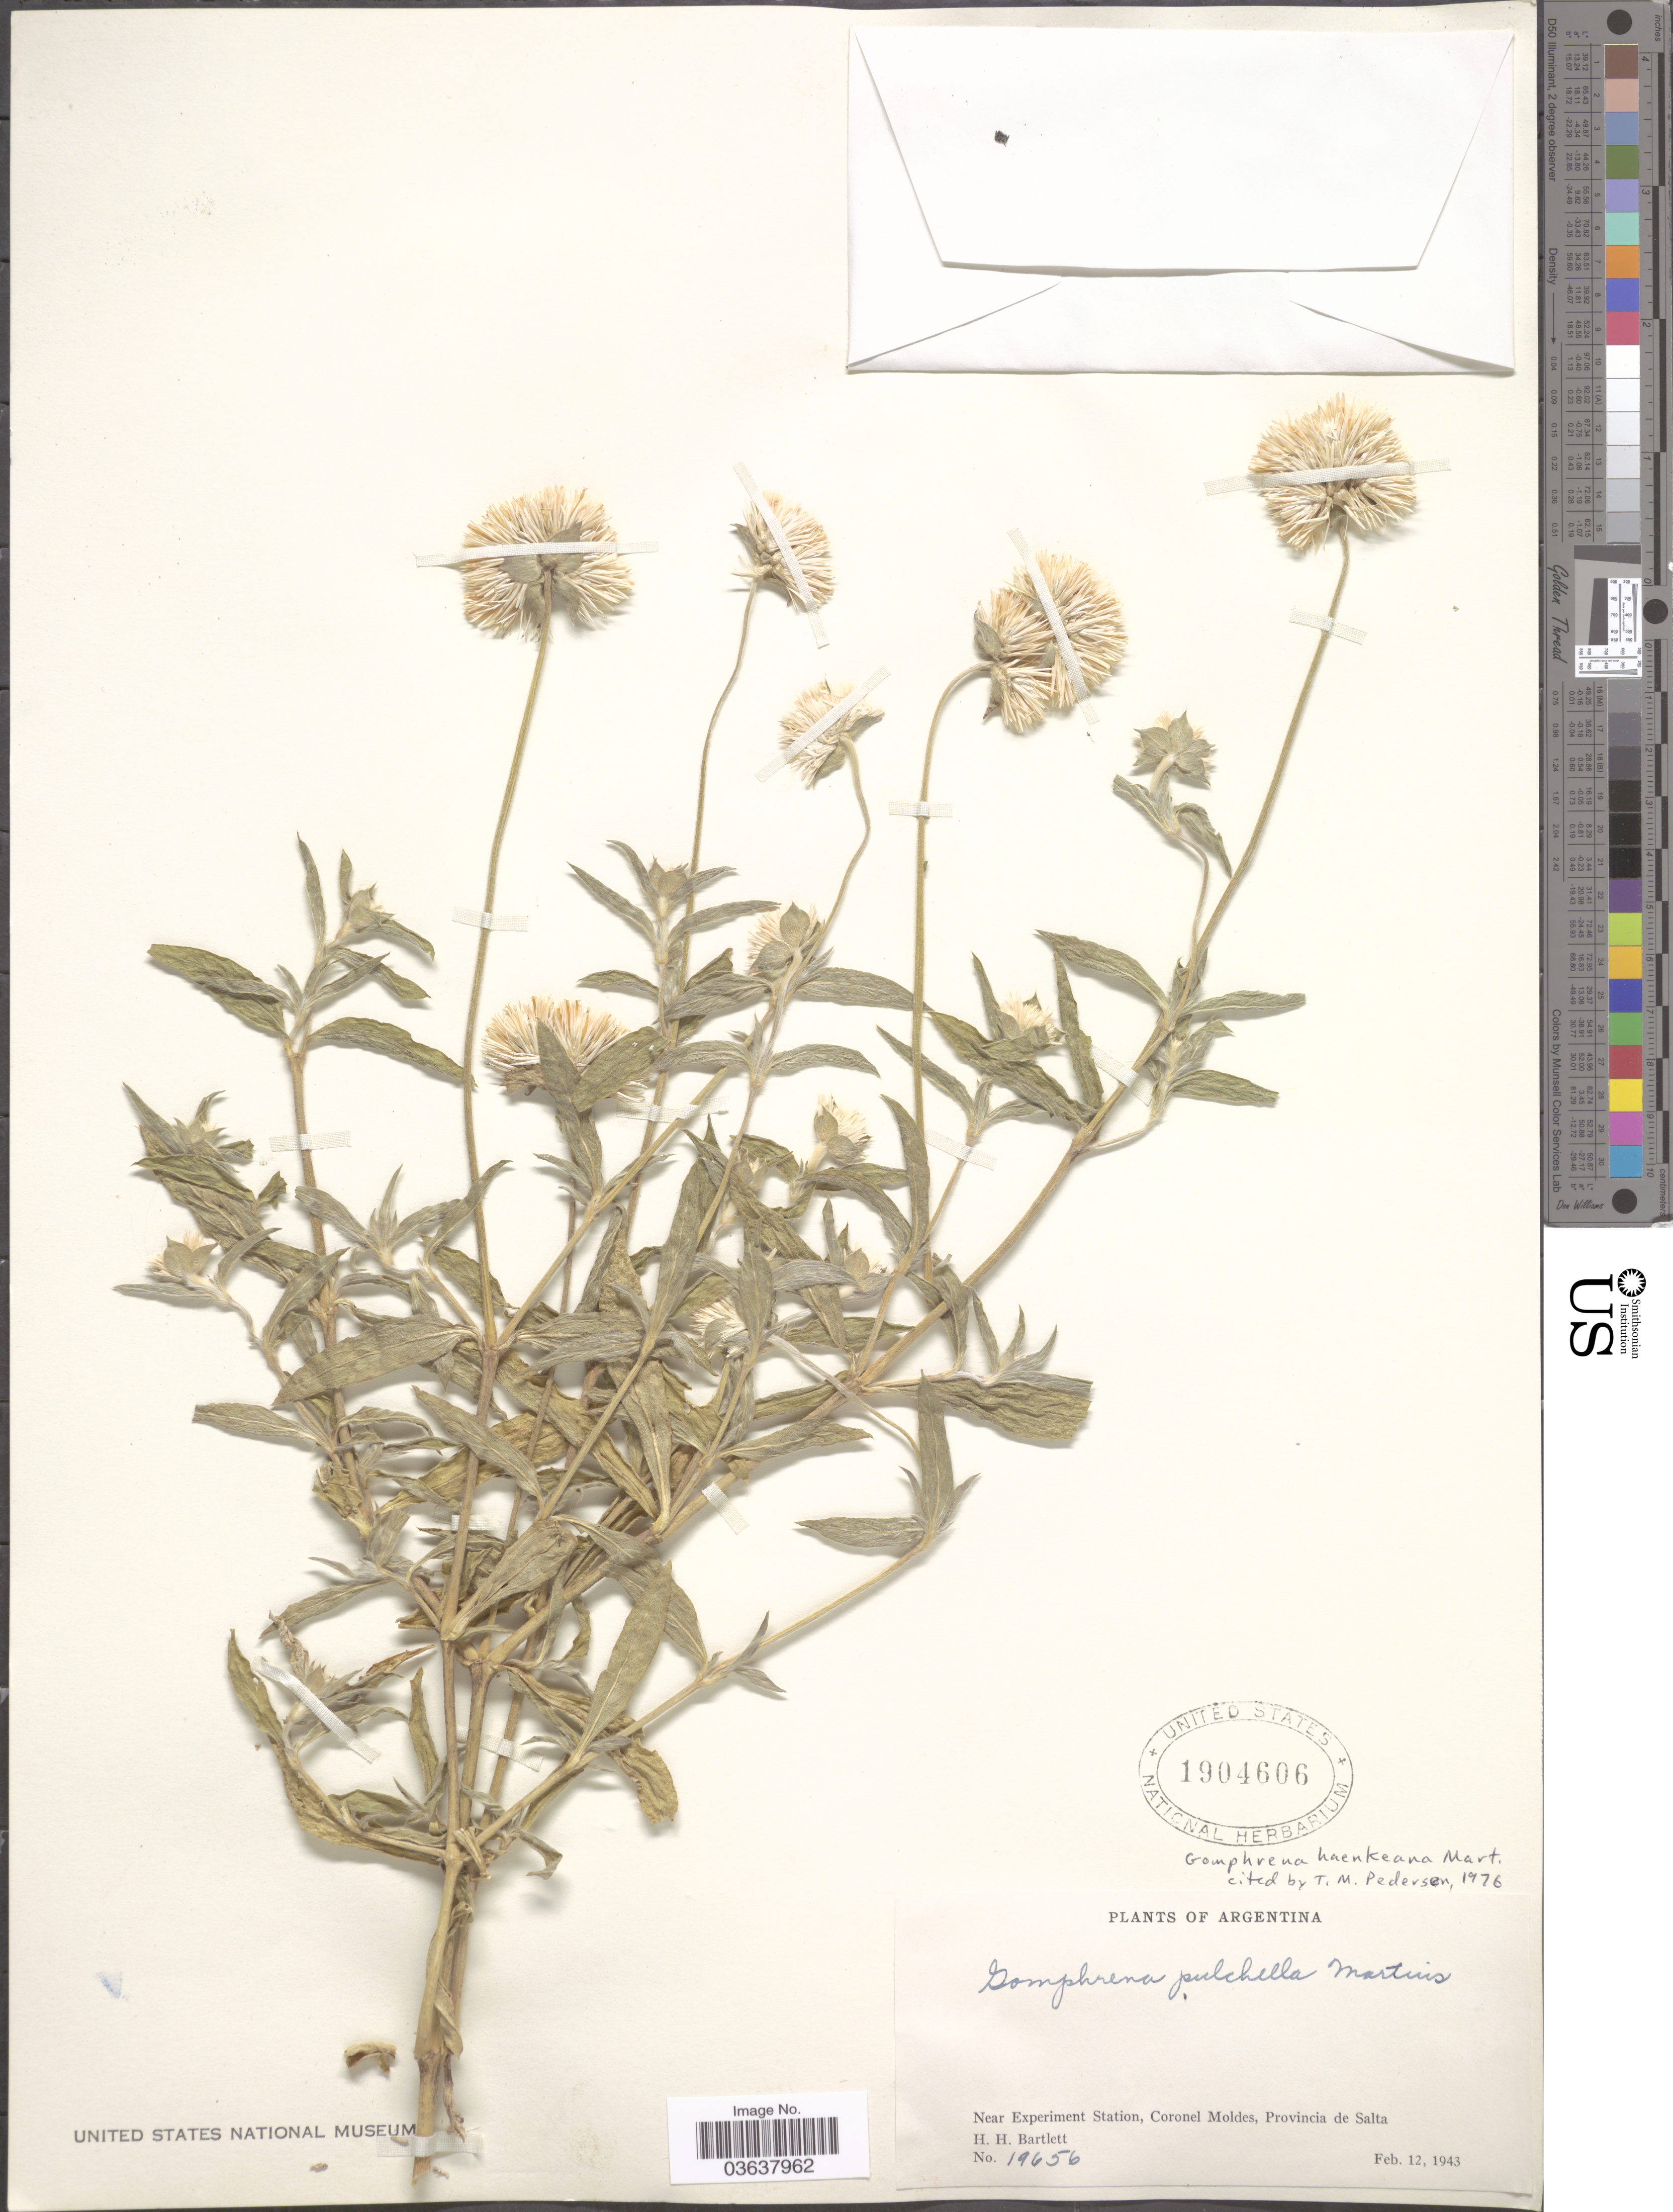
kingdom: Plantae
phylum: Tracheophyta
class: Magnoliopsida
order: Caryophyllales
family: Amaranthaceae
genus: Gomphrena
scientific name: Gomphrena haenkeana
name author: Mart.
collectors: H. H. Bartlett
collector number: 19656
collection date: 1943-02-12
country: Argentina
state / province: Salta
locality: Near Experiment Station, Coronel Moldes.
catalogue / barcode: US 1904606